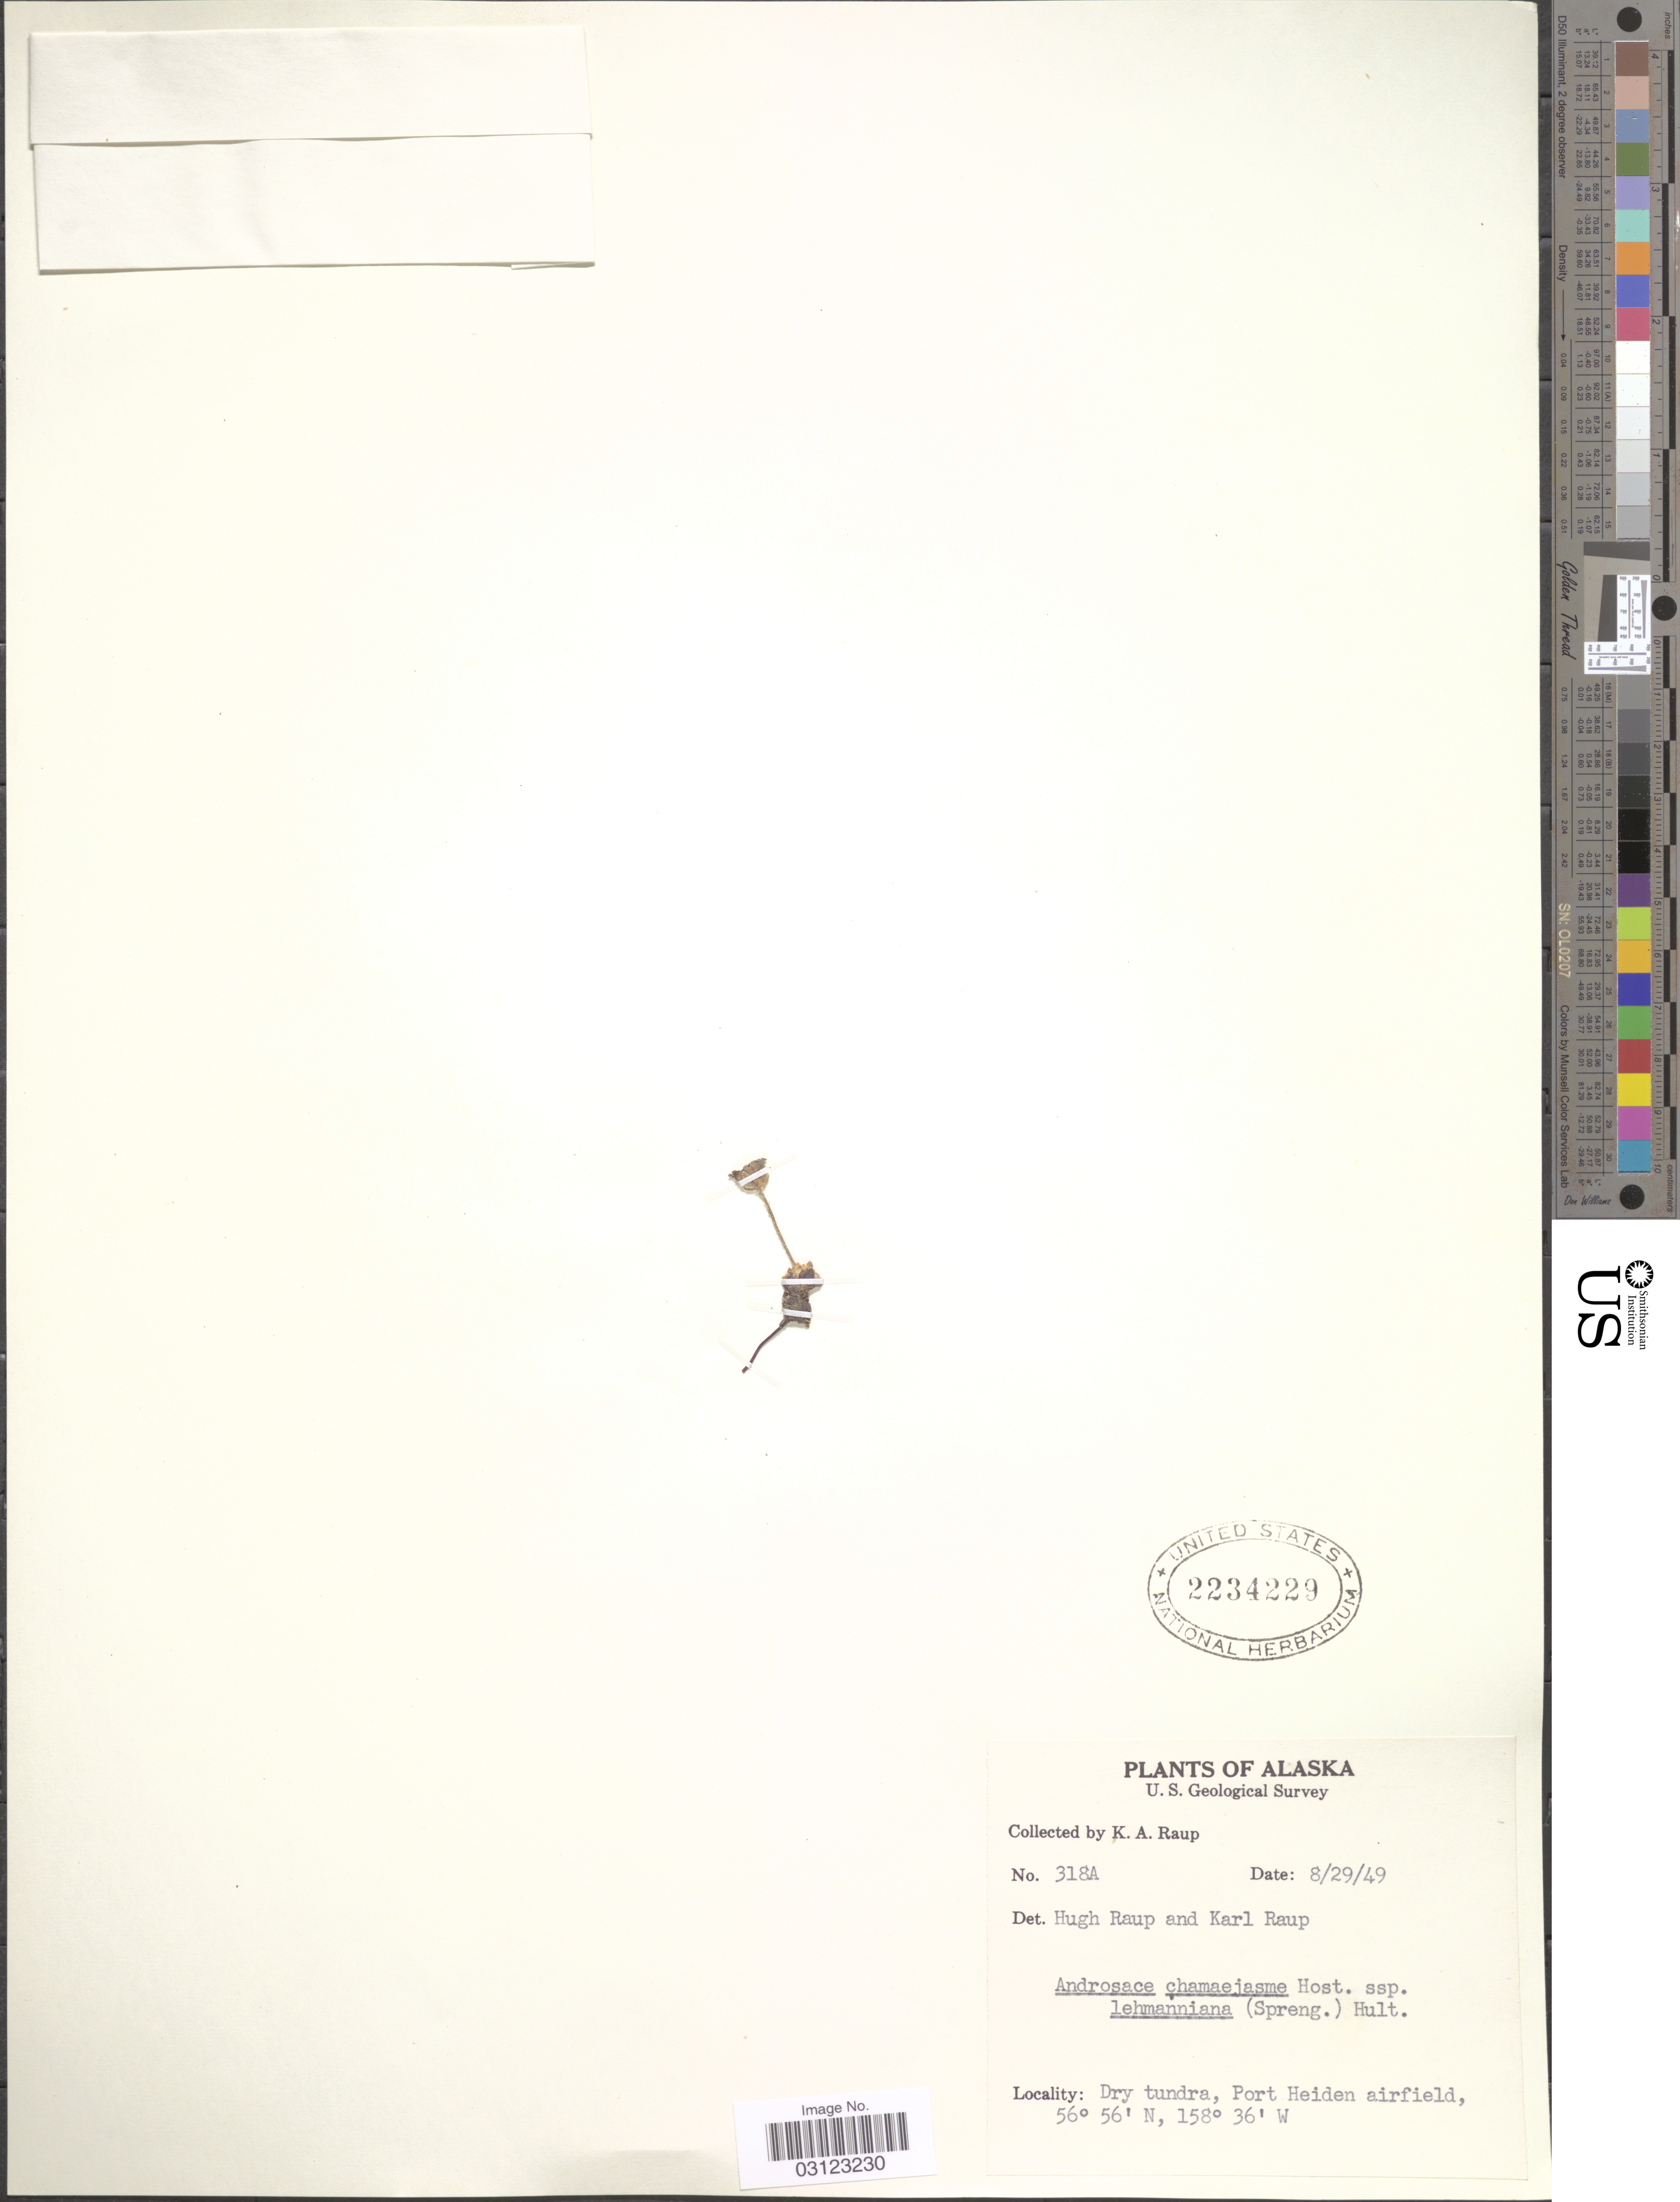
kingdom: Plantae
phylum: Tracheophyta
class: Magnoliopsida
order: Ericales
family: Primulaceae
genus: Androsace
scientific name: Androsace chamaejasme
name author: Wulfen ex Host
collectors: K. Raup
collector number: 318A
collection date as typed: Transcribed d/m/y: 29/8/49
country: United States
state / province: Alaska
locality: Port Heiden airfield.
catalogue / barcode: US 2234229